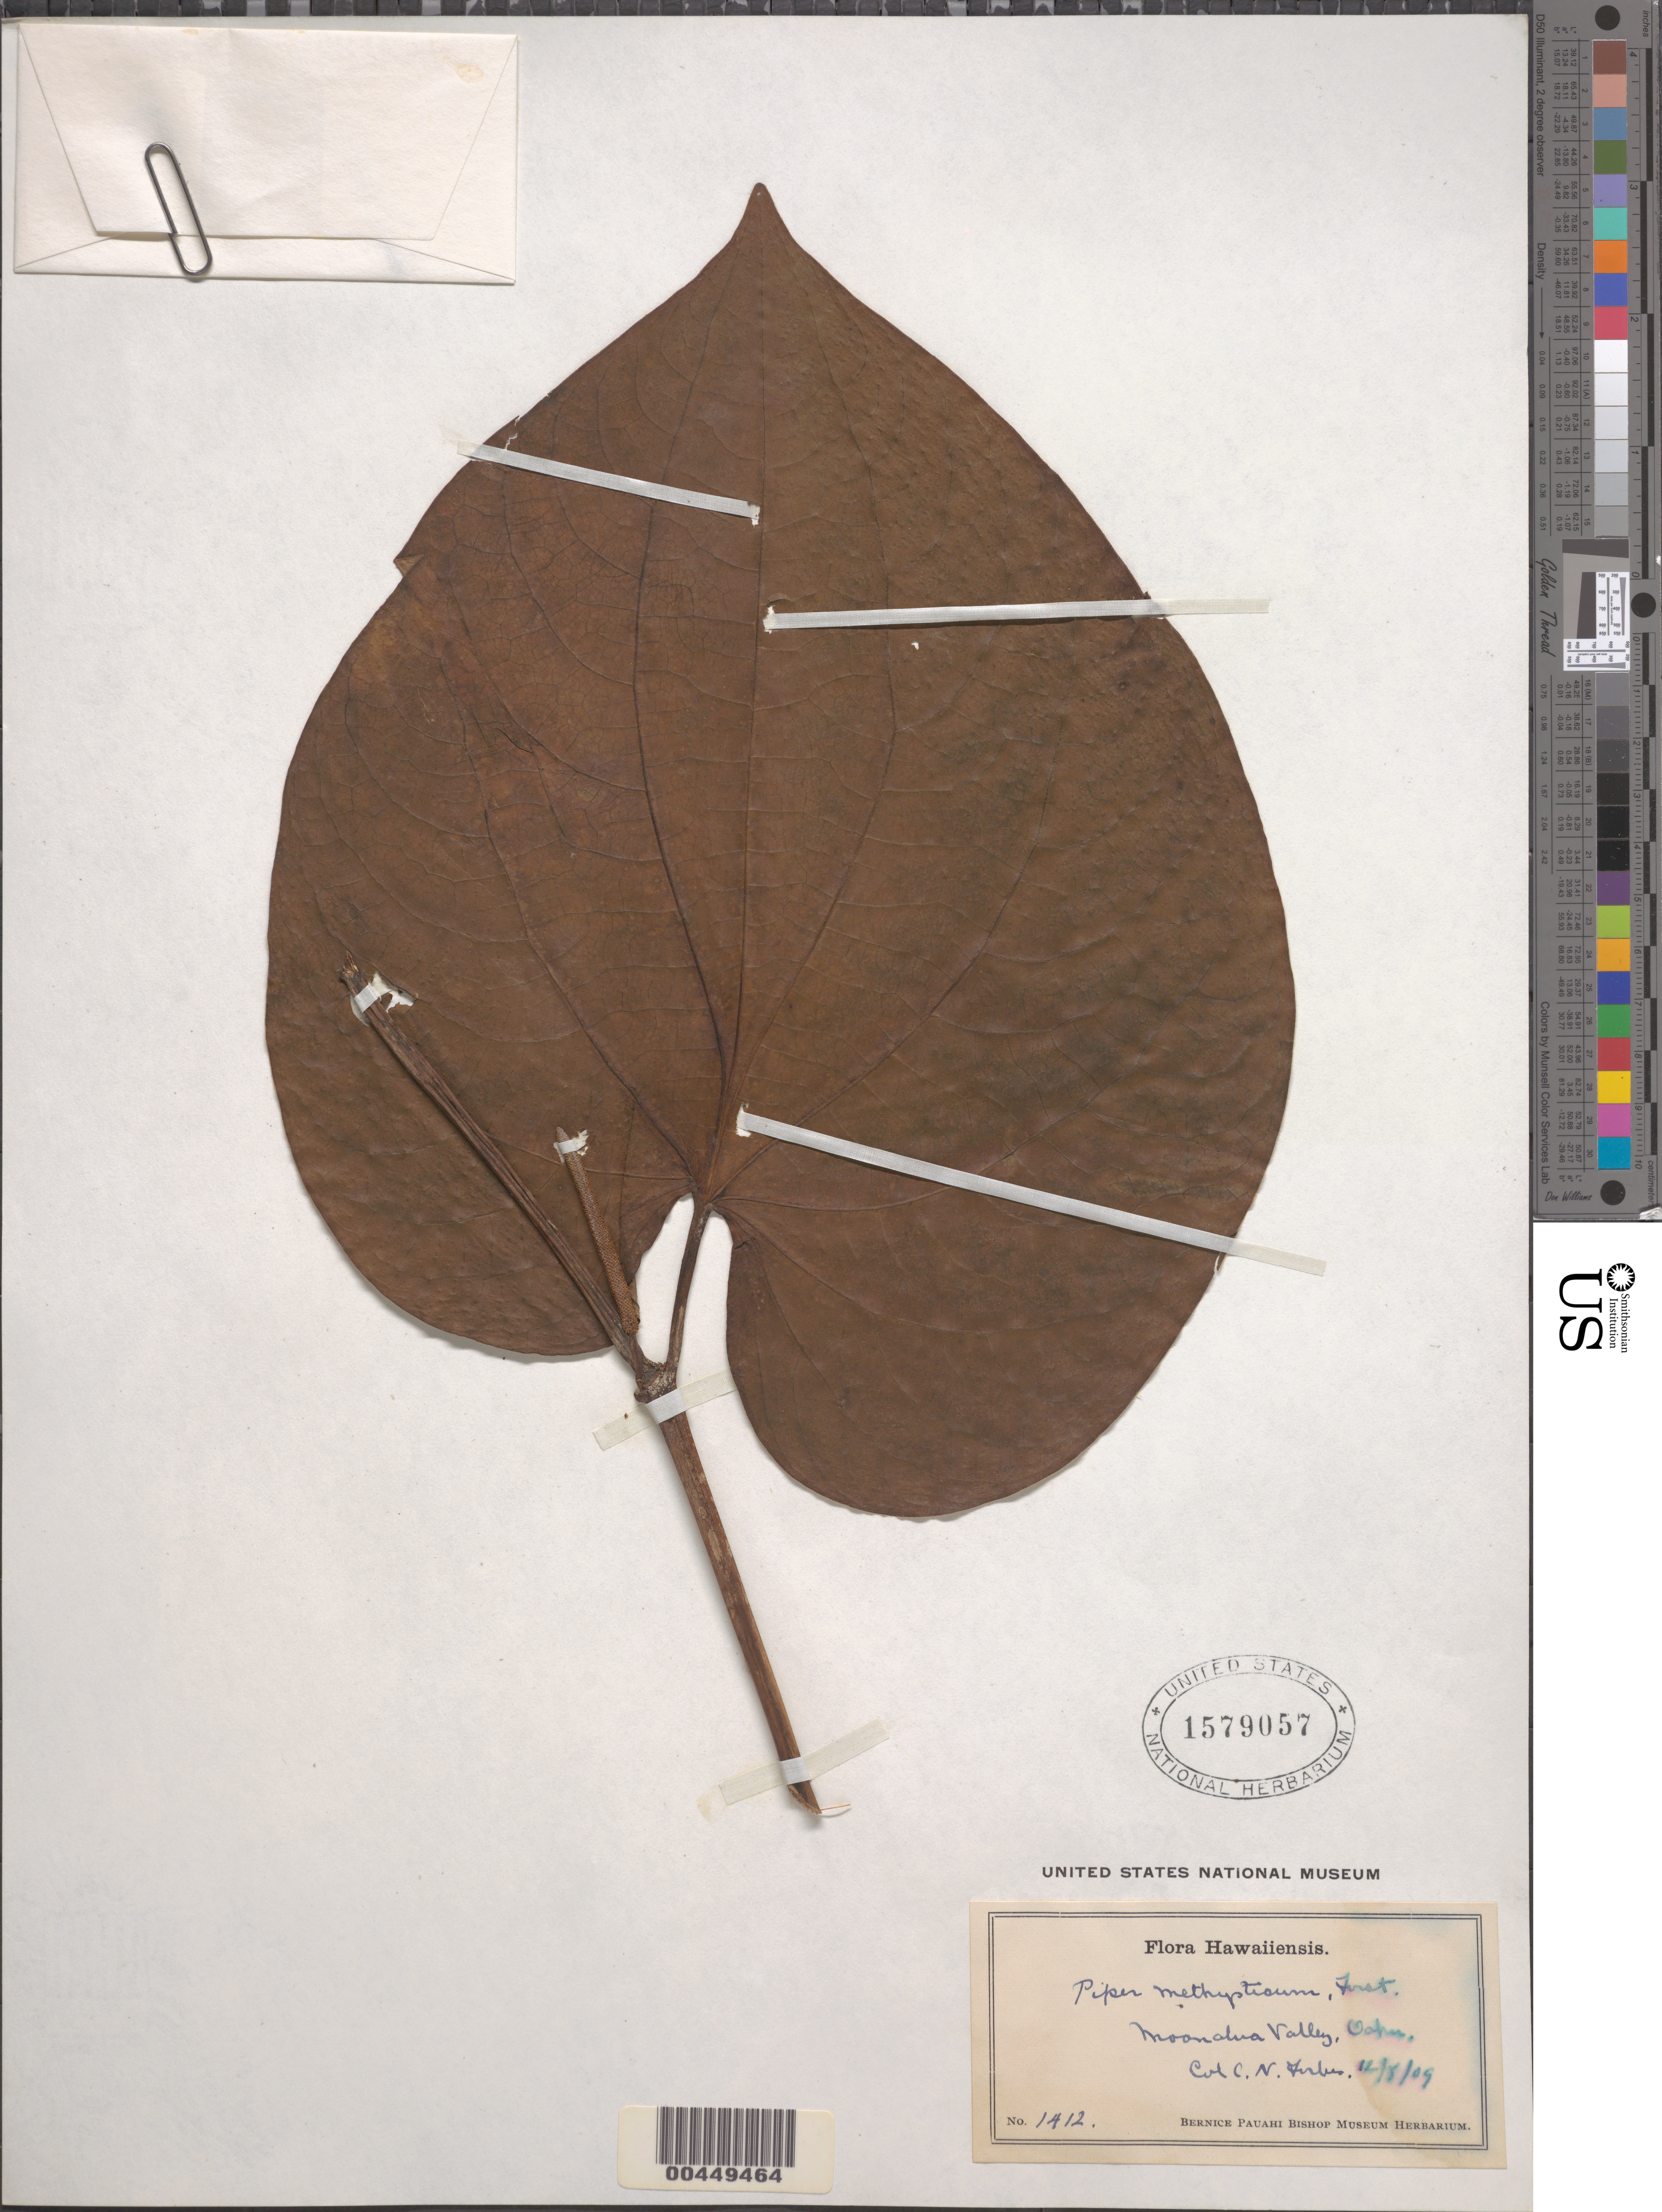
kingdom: Plantae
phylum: Tracheophyta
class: Magnoliopsida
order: Piperales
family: Piperaceae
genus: Piper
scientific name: Piper methysticum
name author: J.R. Forst. & G. Forst.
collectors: C. N. Forbes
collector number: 1412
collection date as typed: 8 Dec 1909 or 12 Aug 1909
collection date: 1909-08-12 or 1909-12-08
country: United States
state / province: Hawaii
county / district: Honolulu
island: Oahu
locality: Moanalua Valley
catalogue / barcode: US 1579057